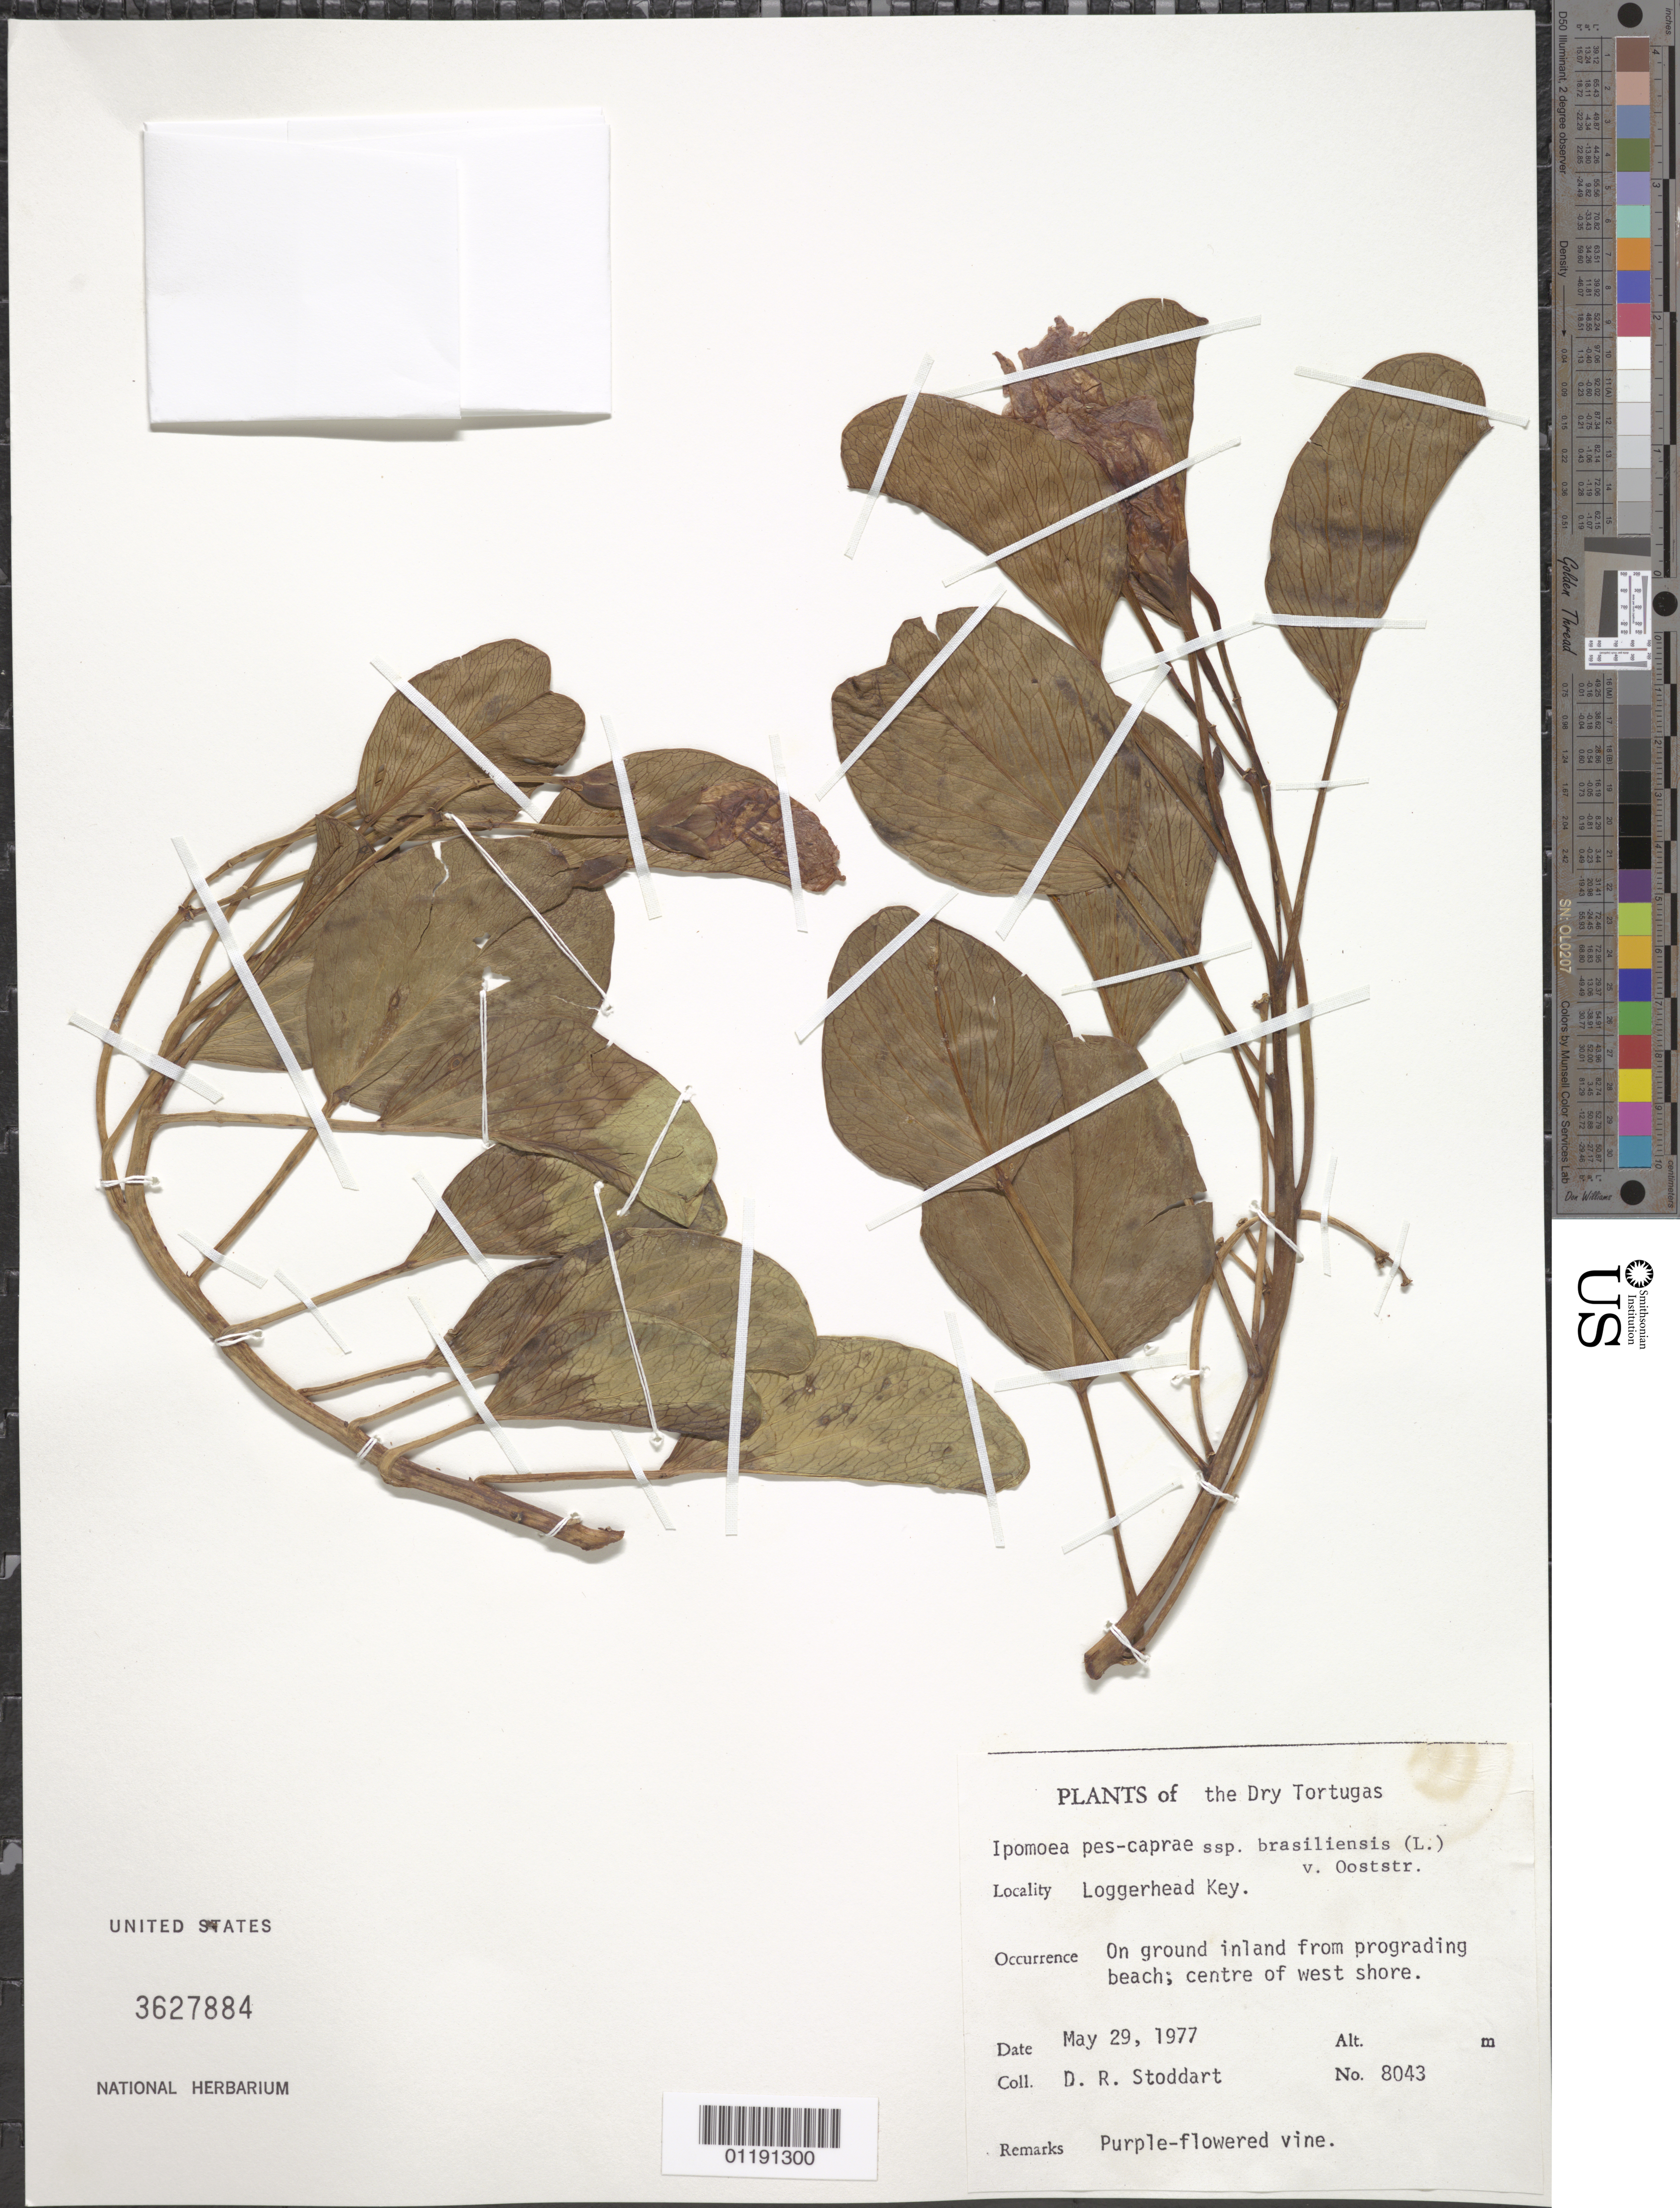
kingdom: Plantae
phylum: Tracheophyta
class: Magnoliopsida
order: Solanales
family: Convolvulaceae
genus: Ipomoea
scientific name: Ipomoea pes-caprae subsp. brasiliensis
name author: (L.) Ooststr.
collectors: D. R. Stoddart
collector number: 8043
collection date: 1977-05-29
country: United States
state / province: Florida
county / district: Monroe County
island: Loggerhead Key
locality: Inland from prograding beach; center of W shore.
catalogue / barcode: US 3627884